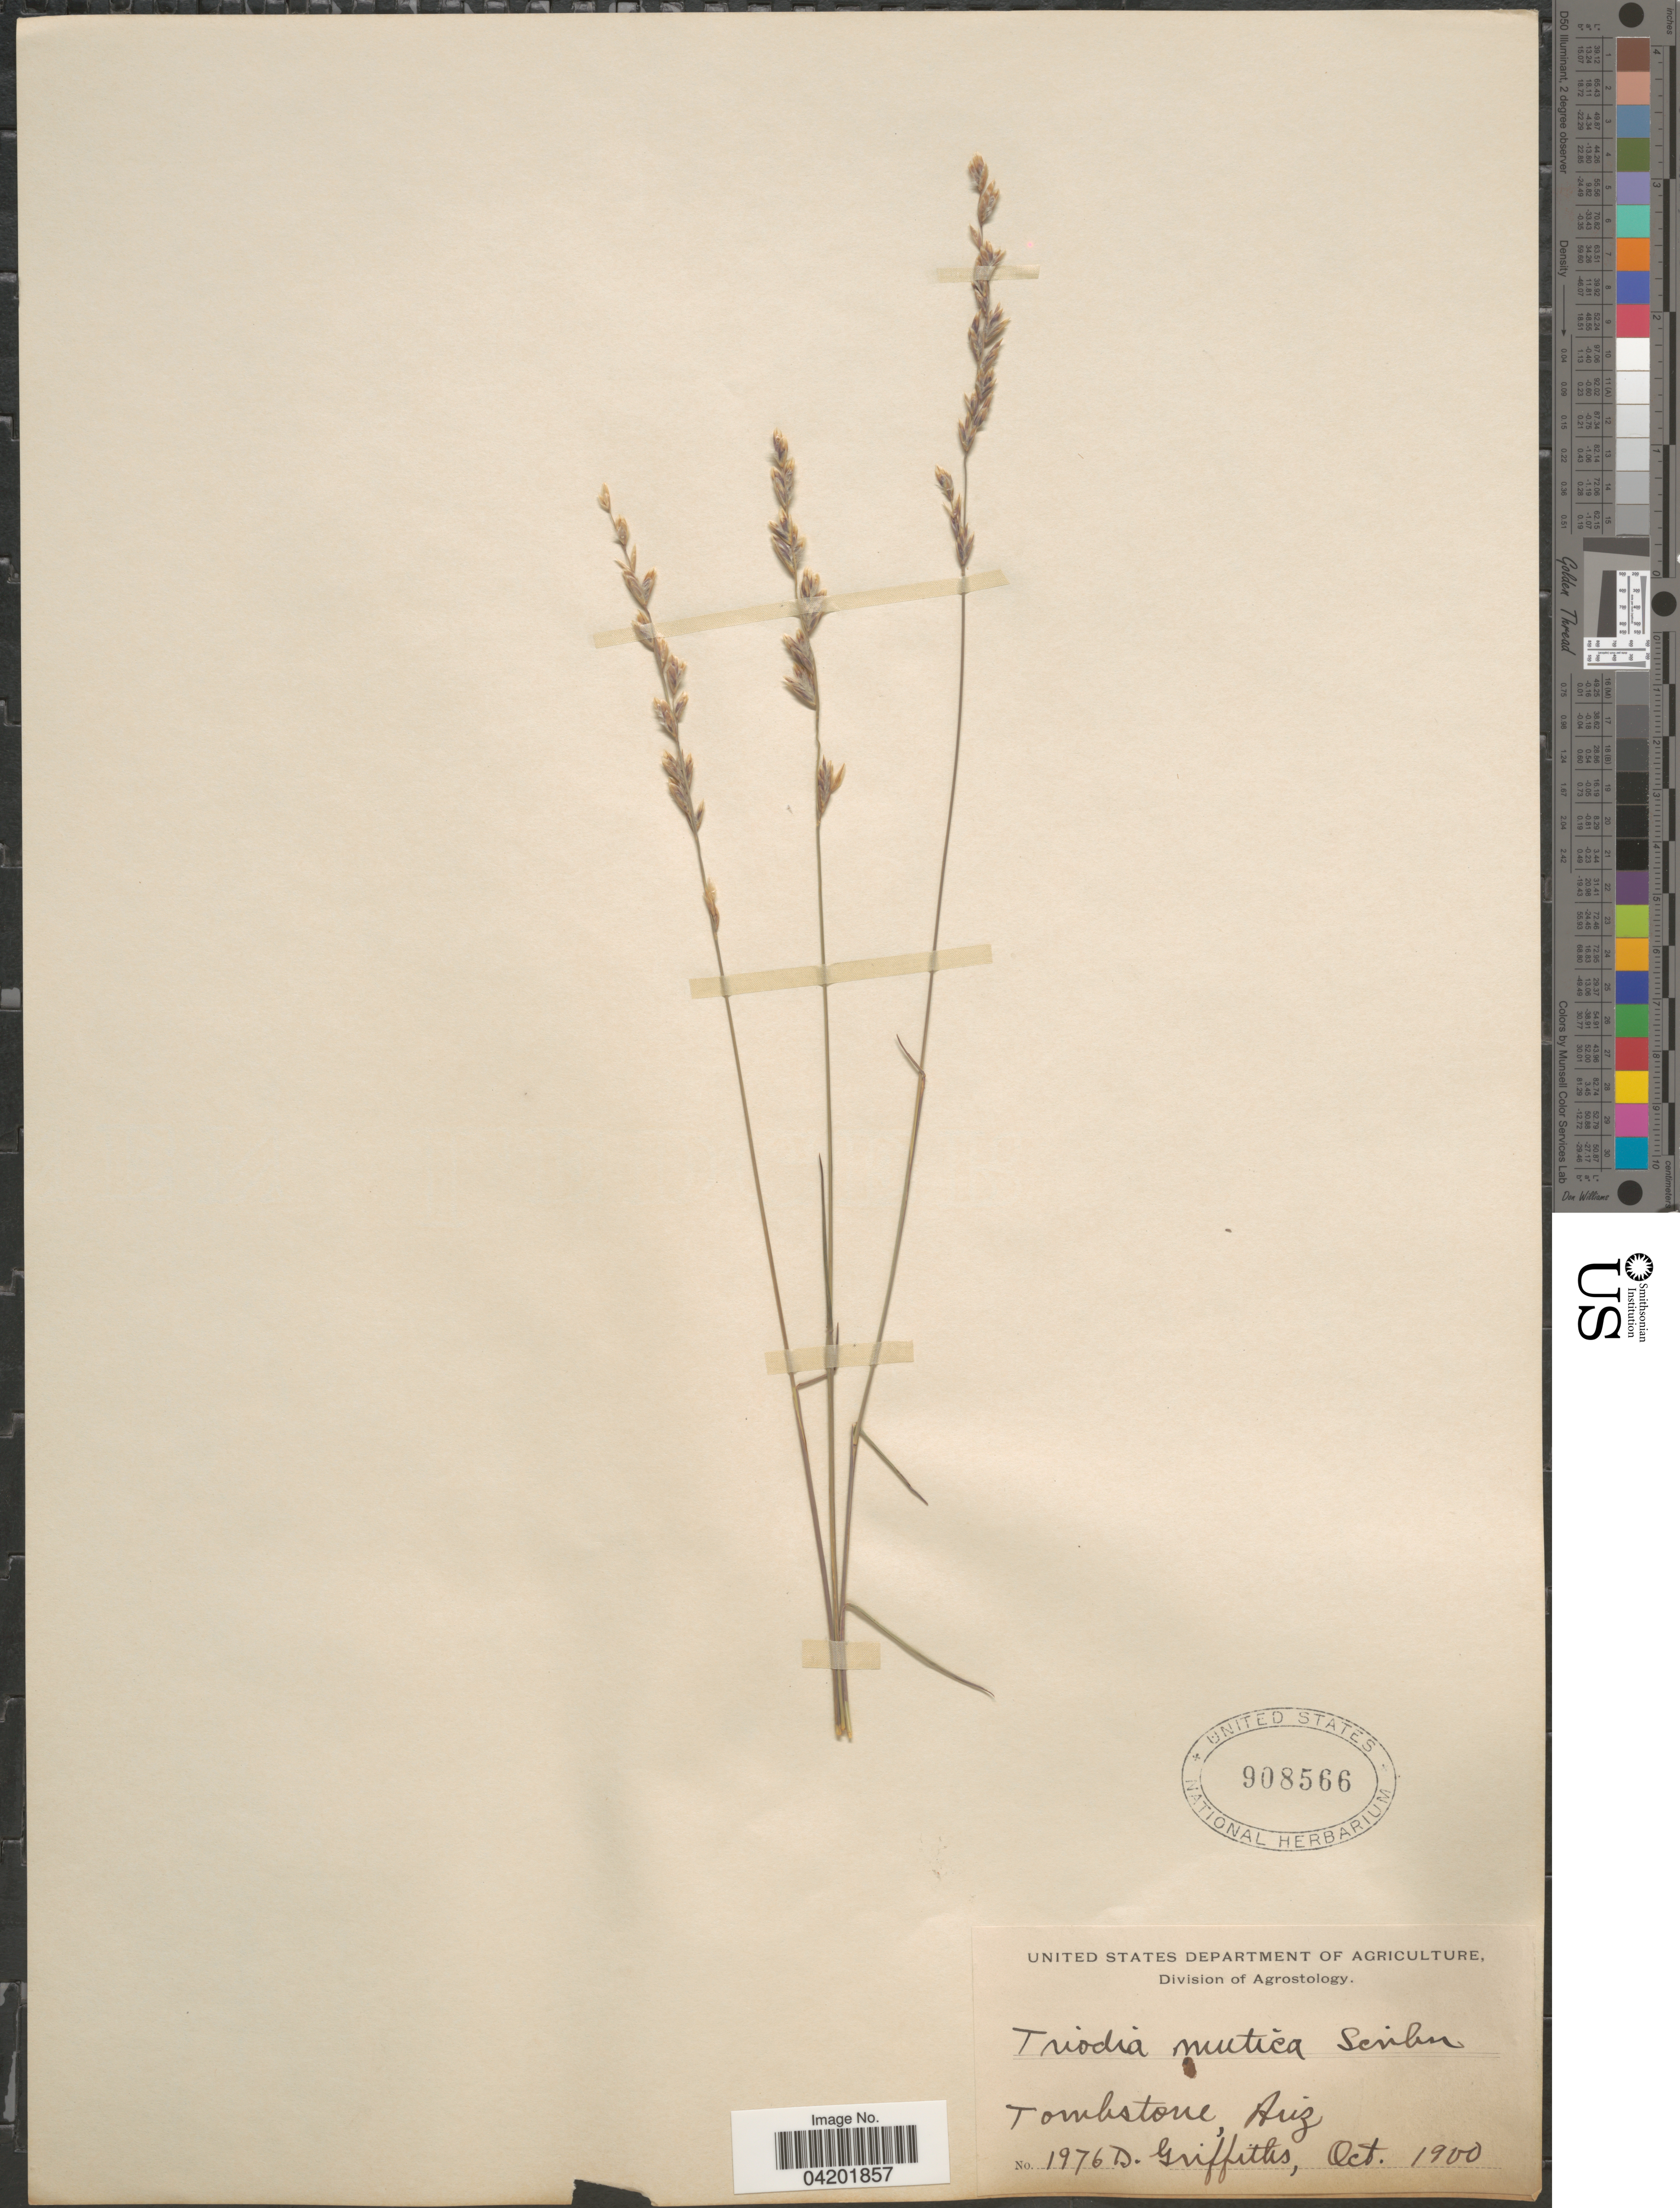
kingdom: Plantae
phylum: Tracheophyta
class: Liliopsida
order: Poales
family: Poaceae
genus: Tridentopsis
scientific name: Tridentopsis mutica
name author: (Torr.) P.M. Peterson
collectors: D. Griffiths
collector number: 1976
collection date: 1900-10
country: United States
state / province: Arizona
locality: Tombstone.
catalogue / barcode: US 908566